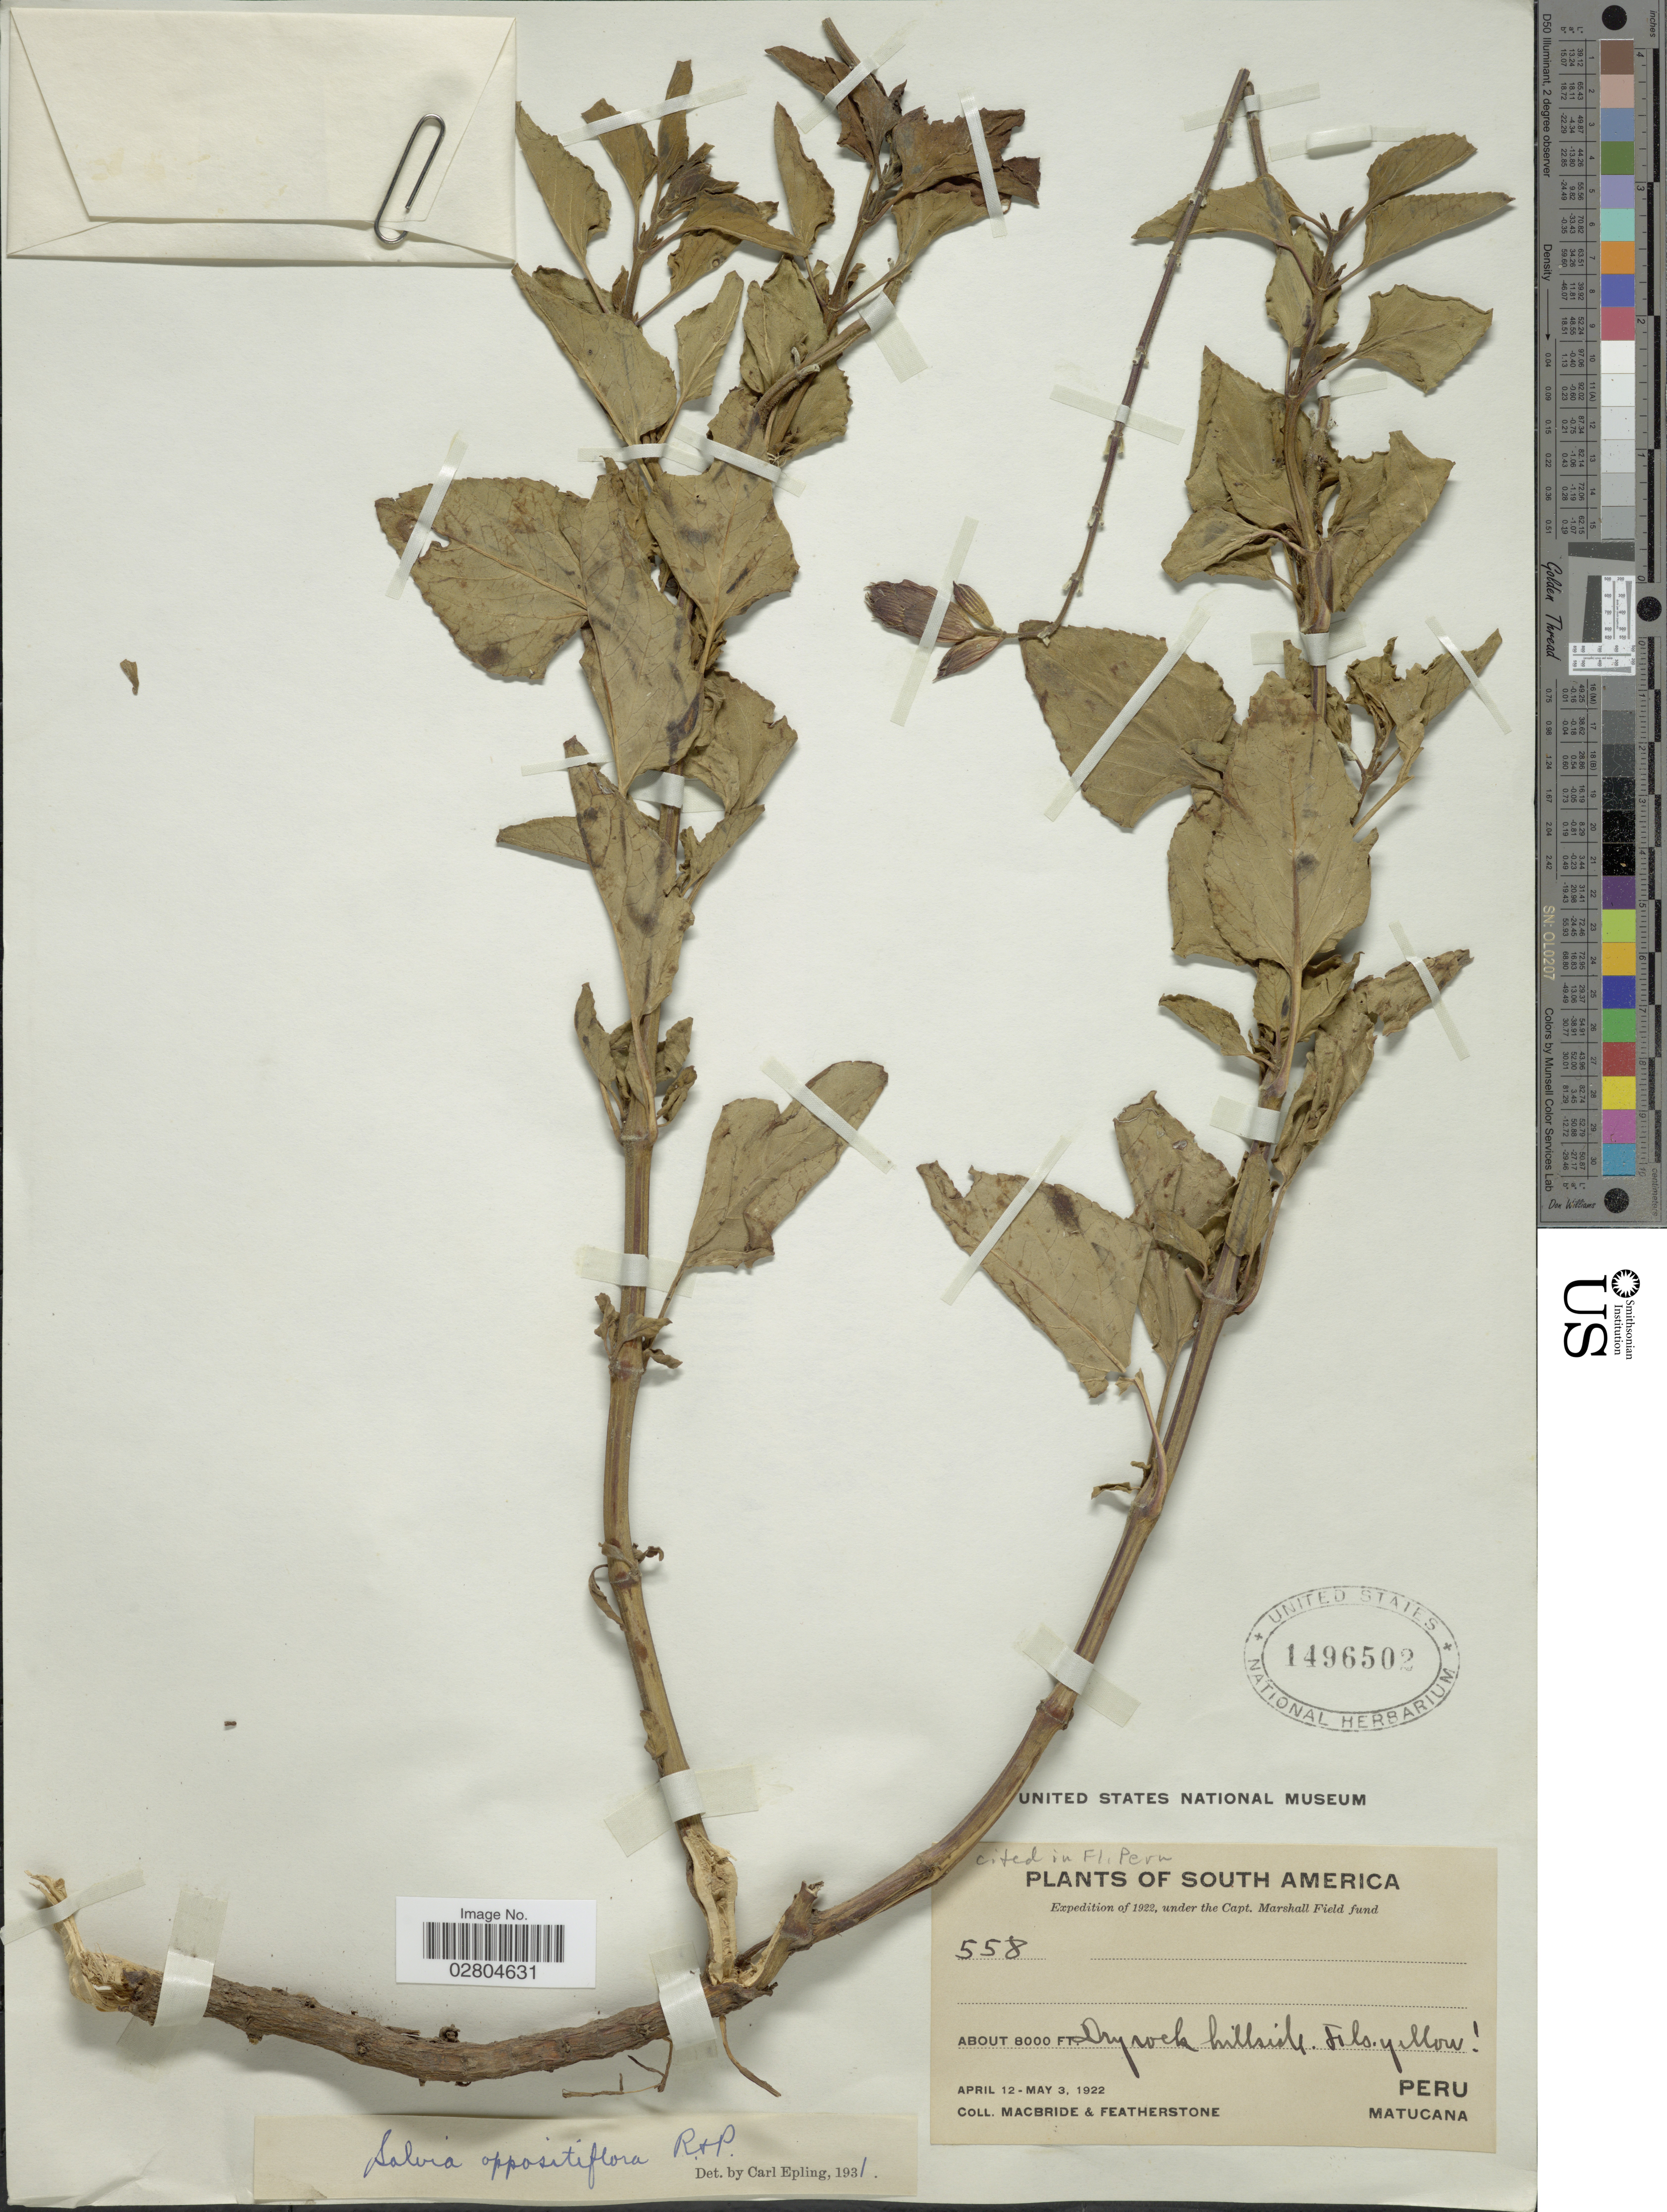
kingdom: Plantae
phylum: Tracheophyta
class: Magnoliopsida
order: Lamiales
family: Lamiaceae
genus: Salvia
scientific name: Salvia oppositiflora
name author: Ruiz & Pav.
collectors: Macbride, -- & -. Featherstone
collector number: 558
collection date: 1922-04-12/1922-05-03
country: Peru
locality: South America. Matucana.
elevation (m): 2438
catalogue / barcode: US 1496502